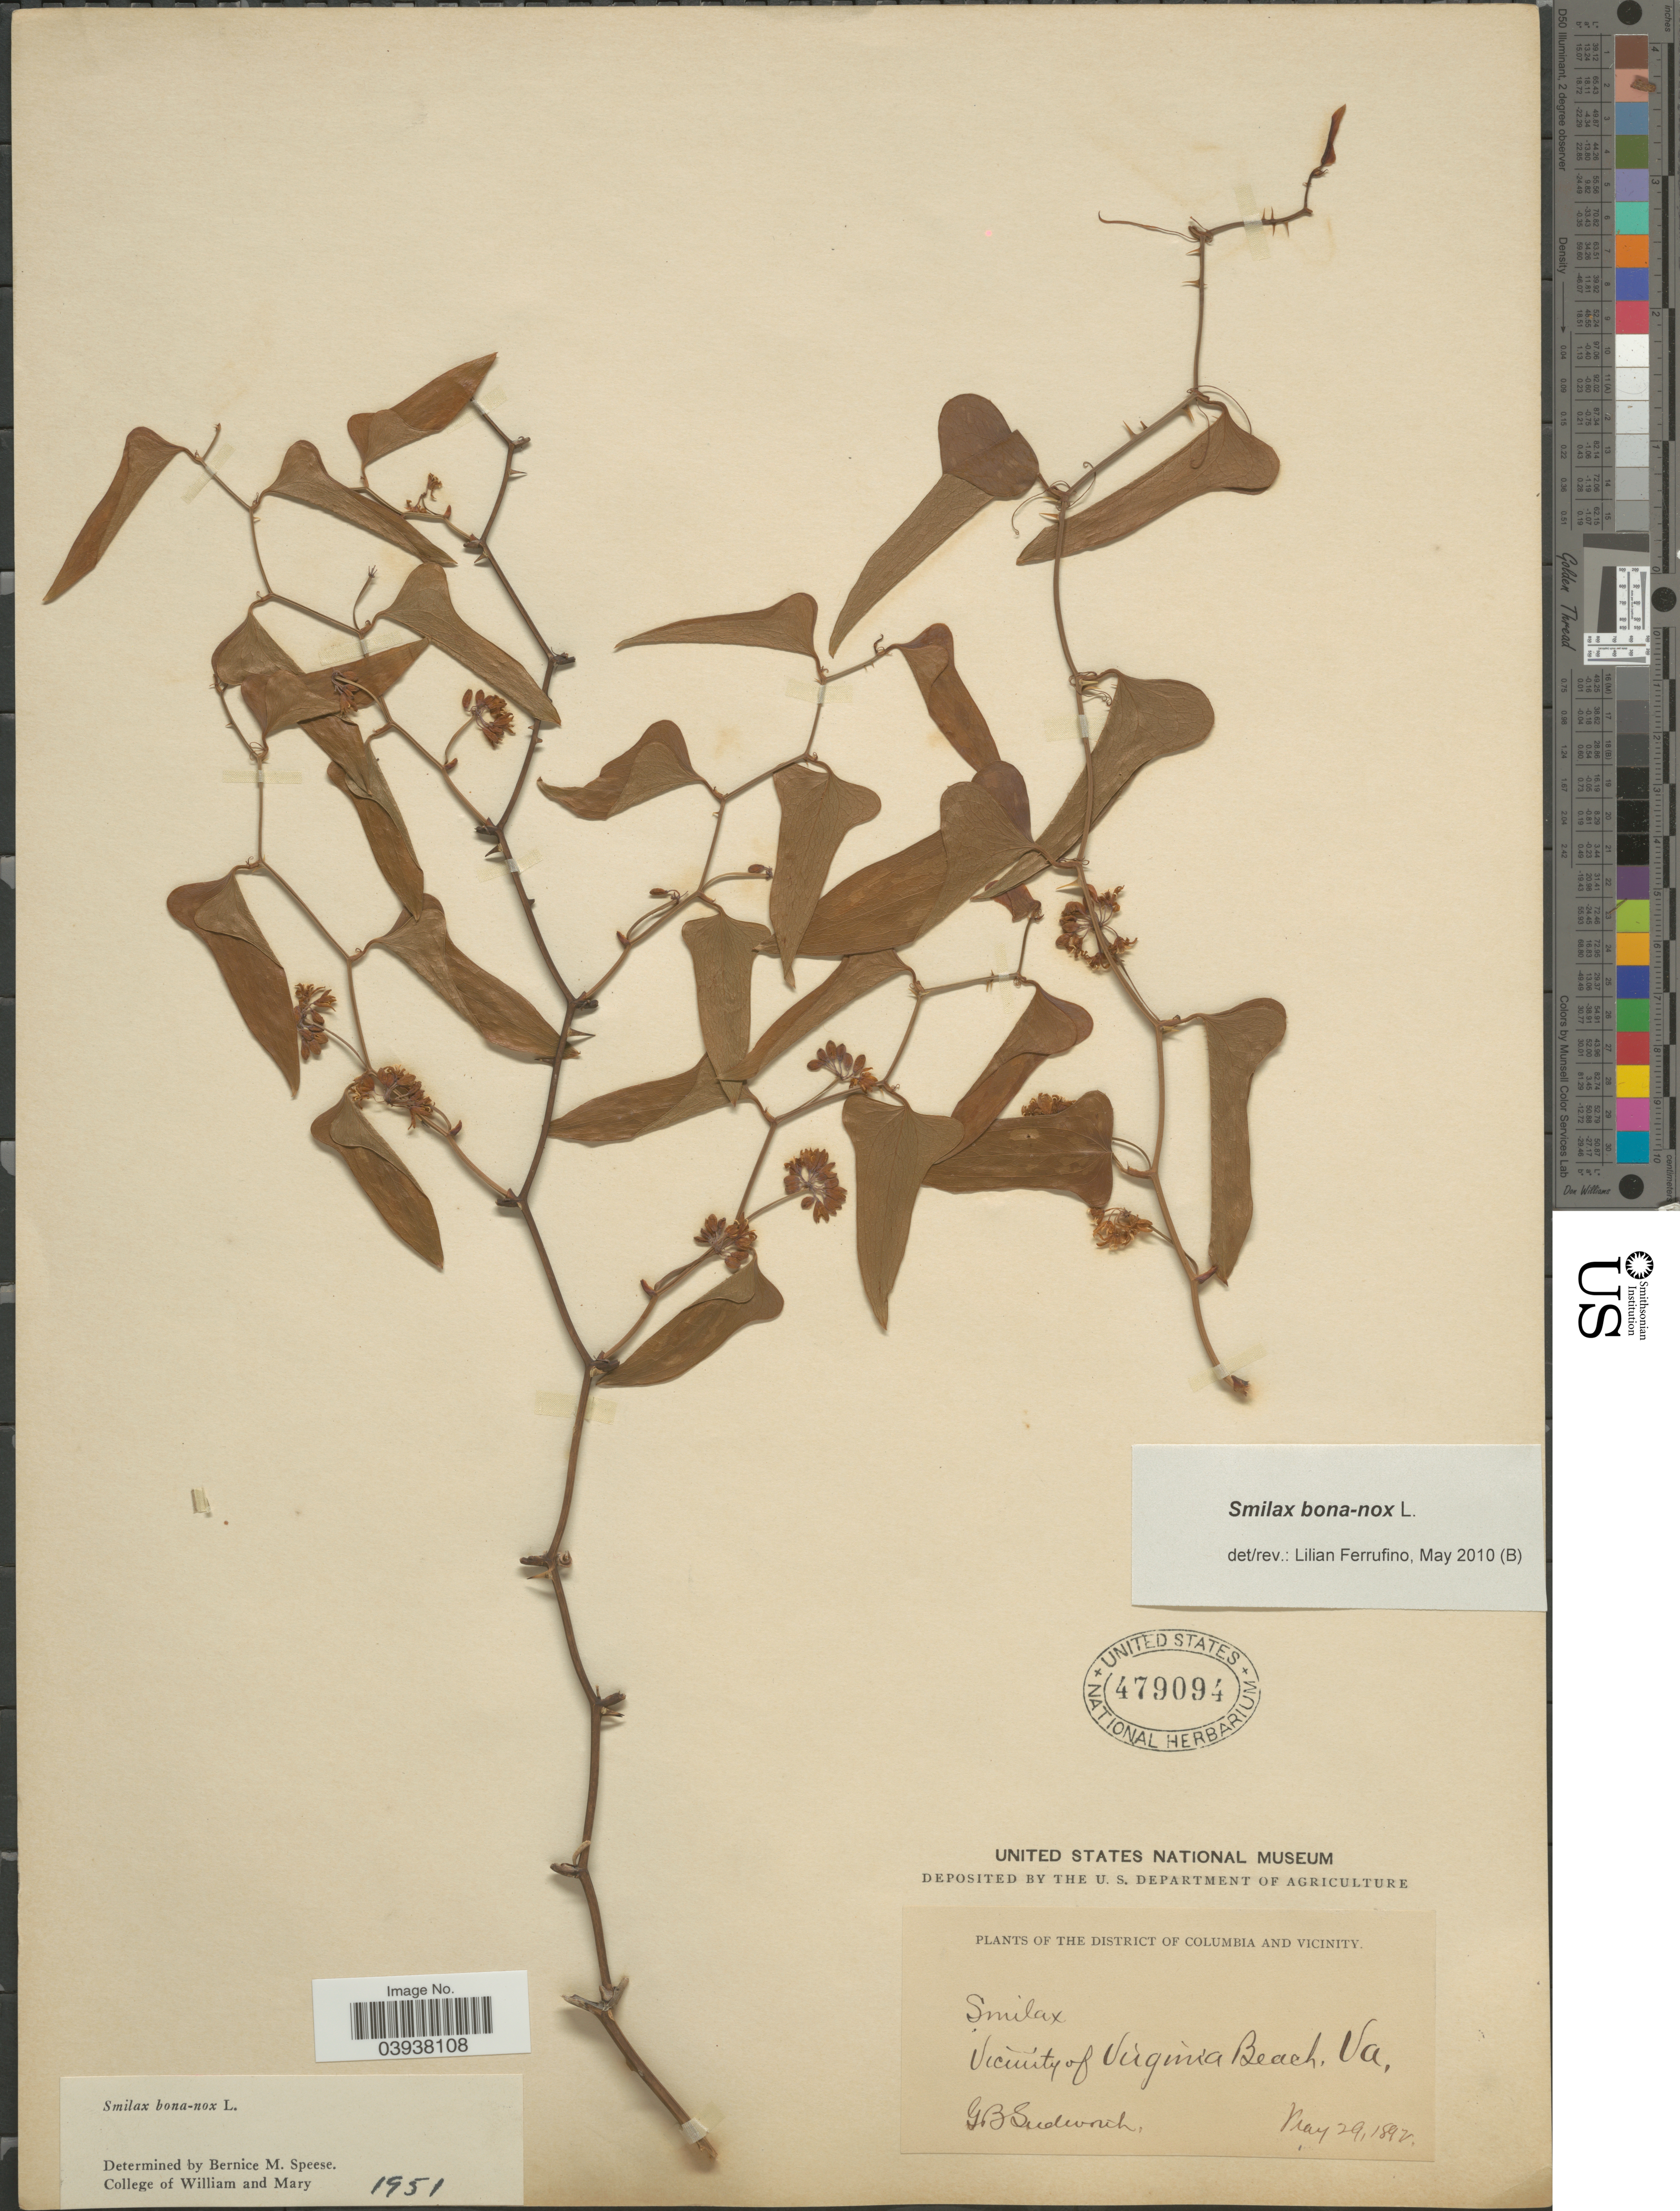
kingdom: Plantae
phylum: Tracheophyta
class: Liliopsida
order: Liliales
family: Smilacaceae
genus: Smilax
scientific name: Smilax bona-nox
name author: L.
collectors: G. B. Sudworth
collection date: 1892-05-29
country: United States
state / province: Virginia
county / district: City of Virginia Beach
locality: Vicinity of Virginia Beach.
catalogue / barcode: US 479094